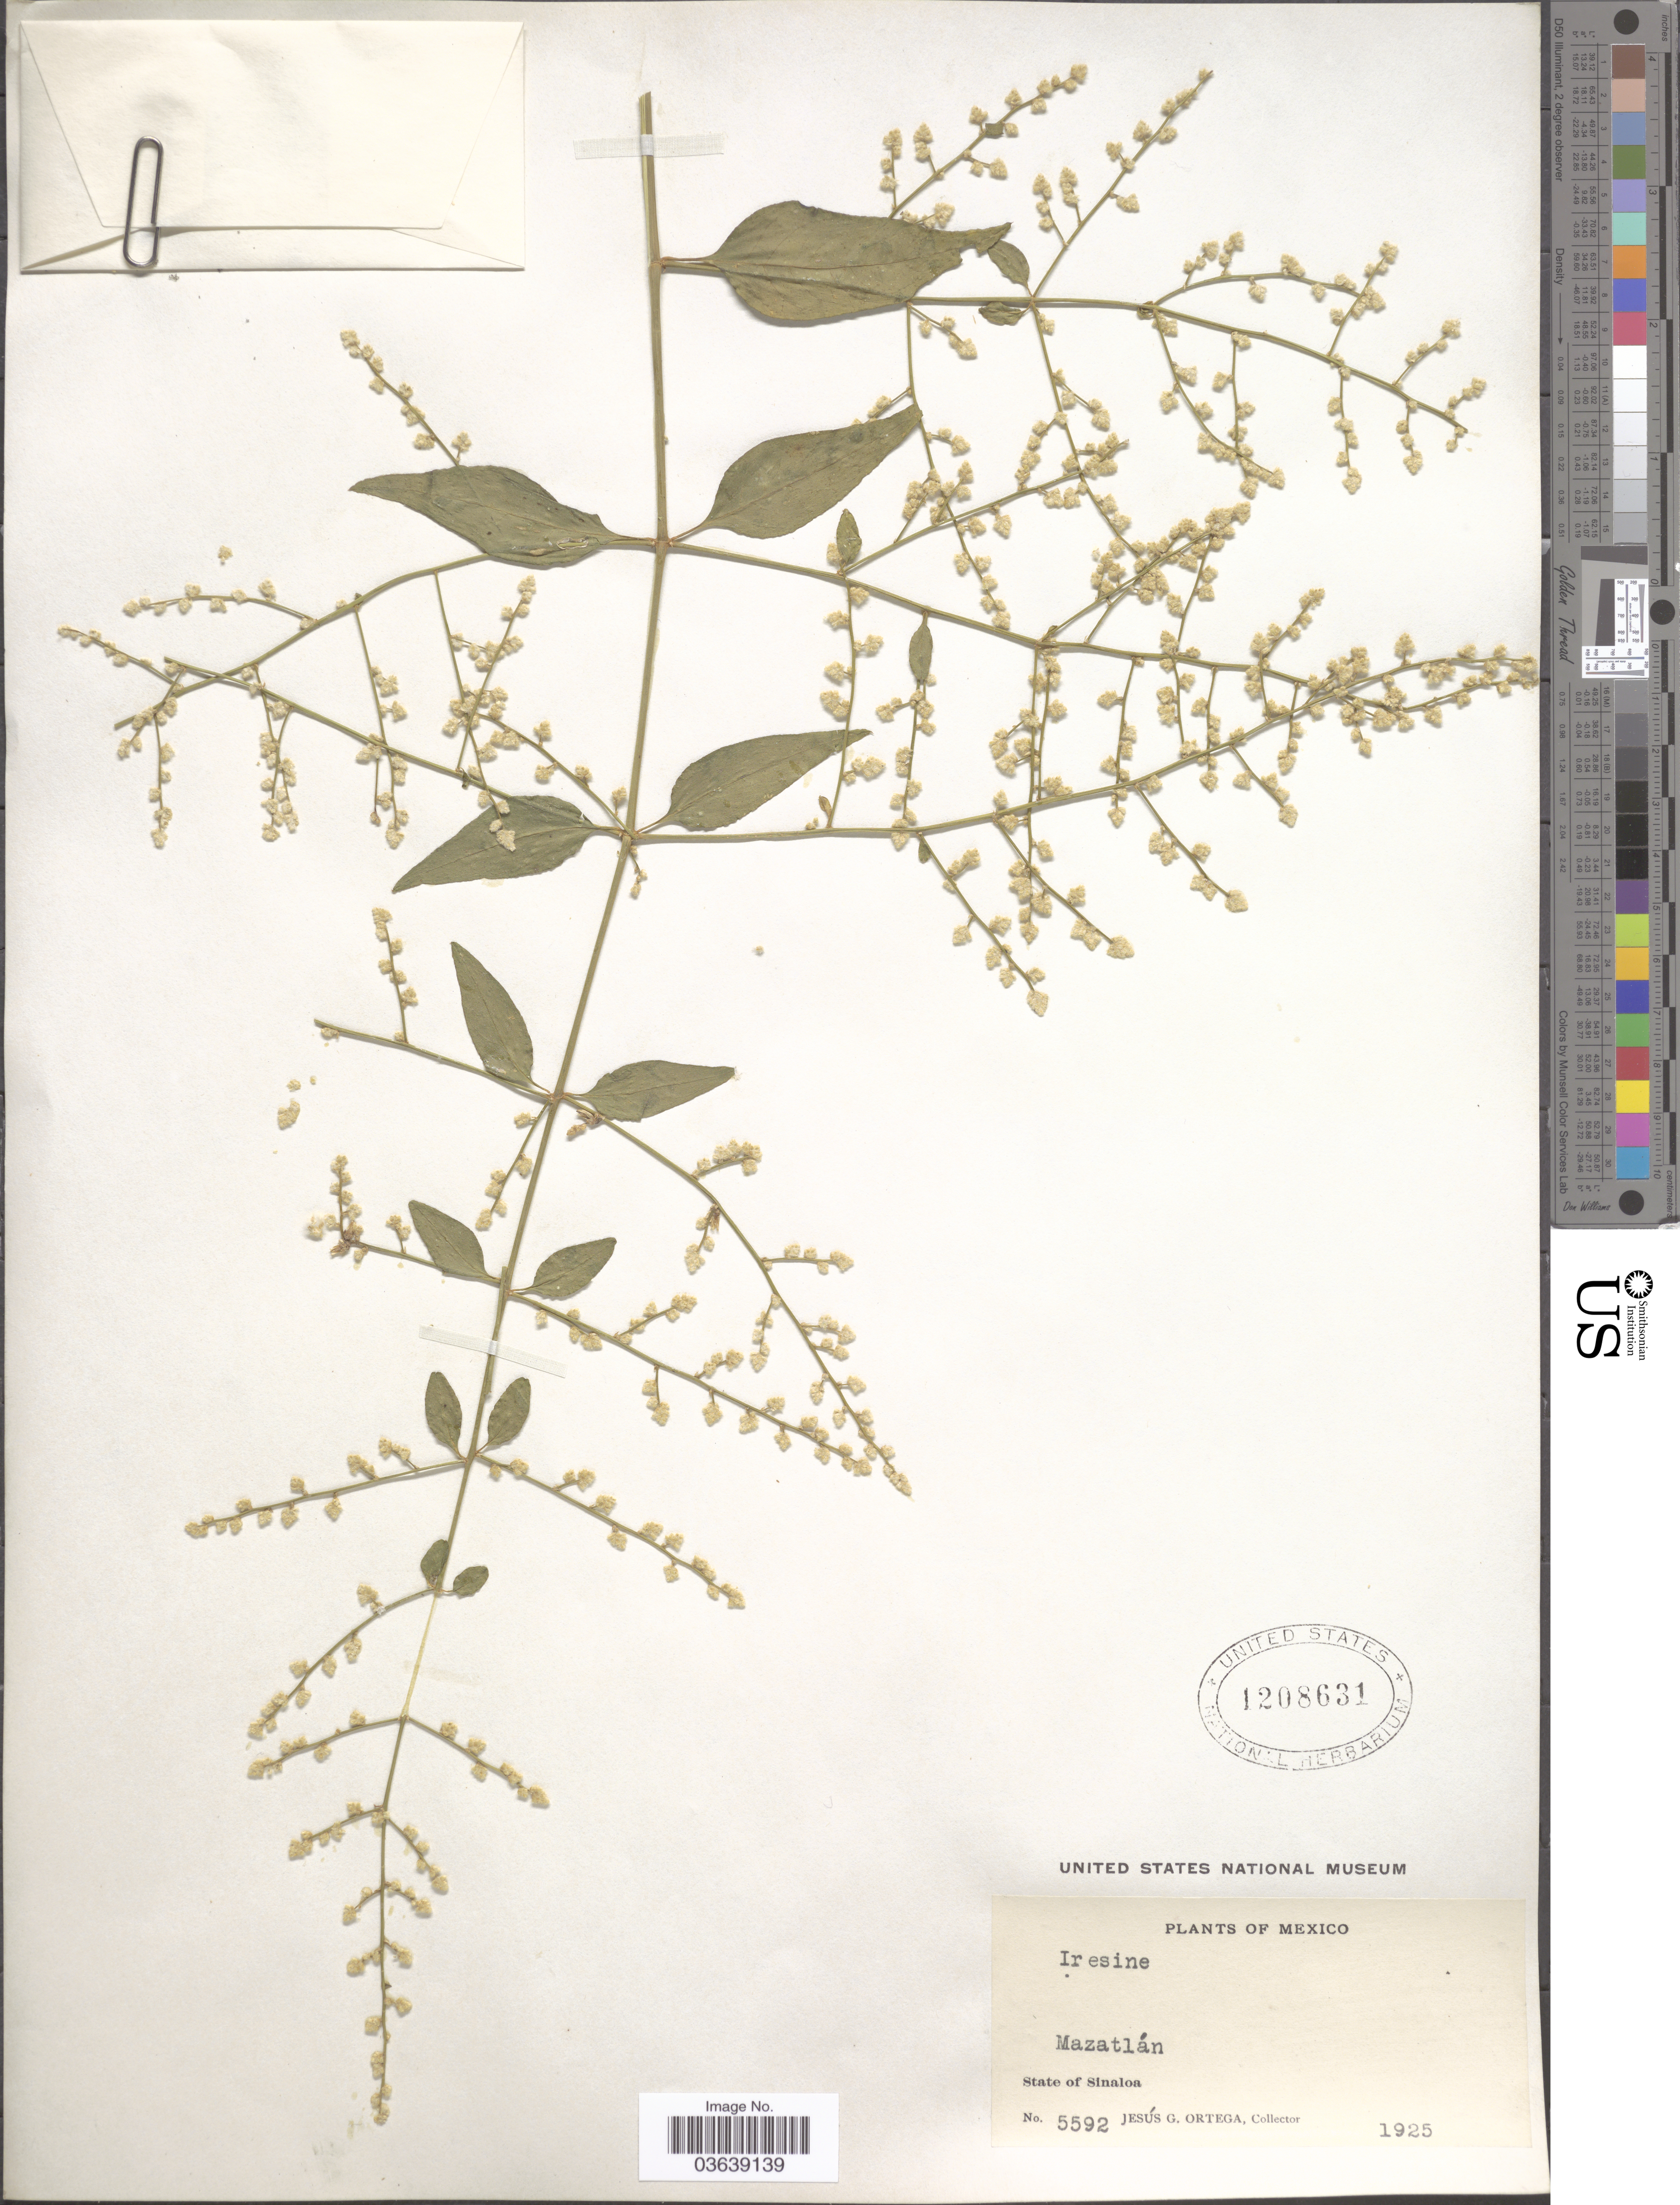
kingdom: Plantae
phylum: Tracheophyta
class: Magnoliopsida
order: Caryophyllales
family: Amaranthaceae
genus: Iresine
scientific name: Iresine interrupta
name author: Benth.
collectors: J. Ortega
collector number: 5592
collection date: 1925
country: Mexico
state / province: Sinaloa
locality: Mazatlán.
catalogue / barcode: US 1208631